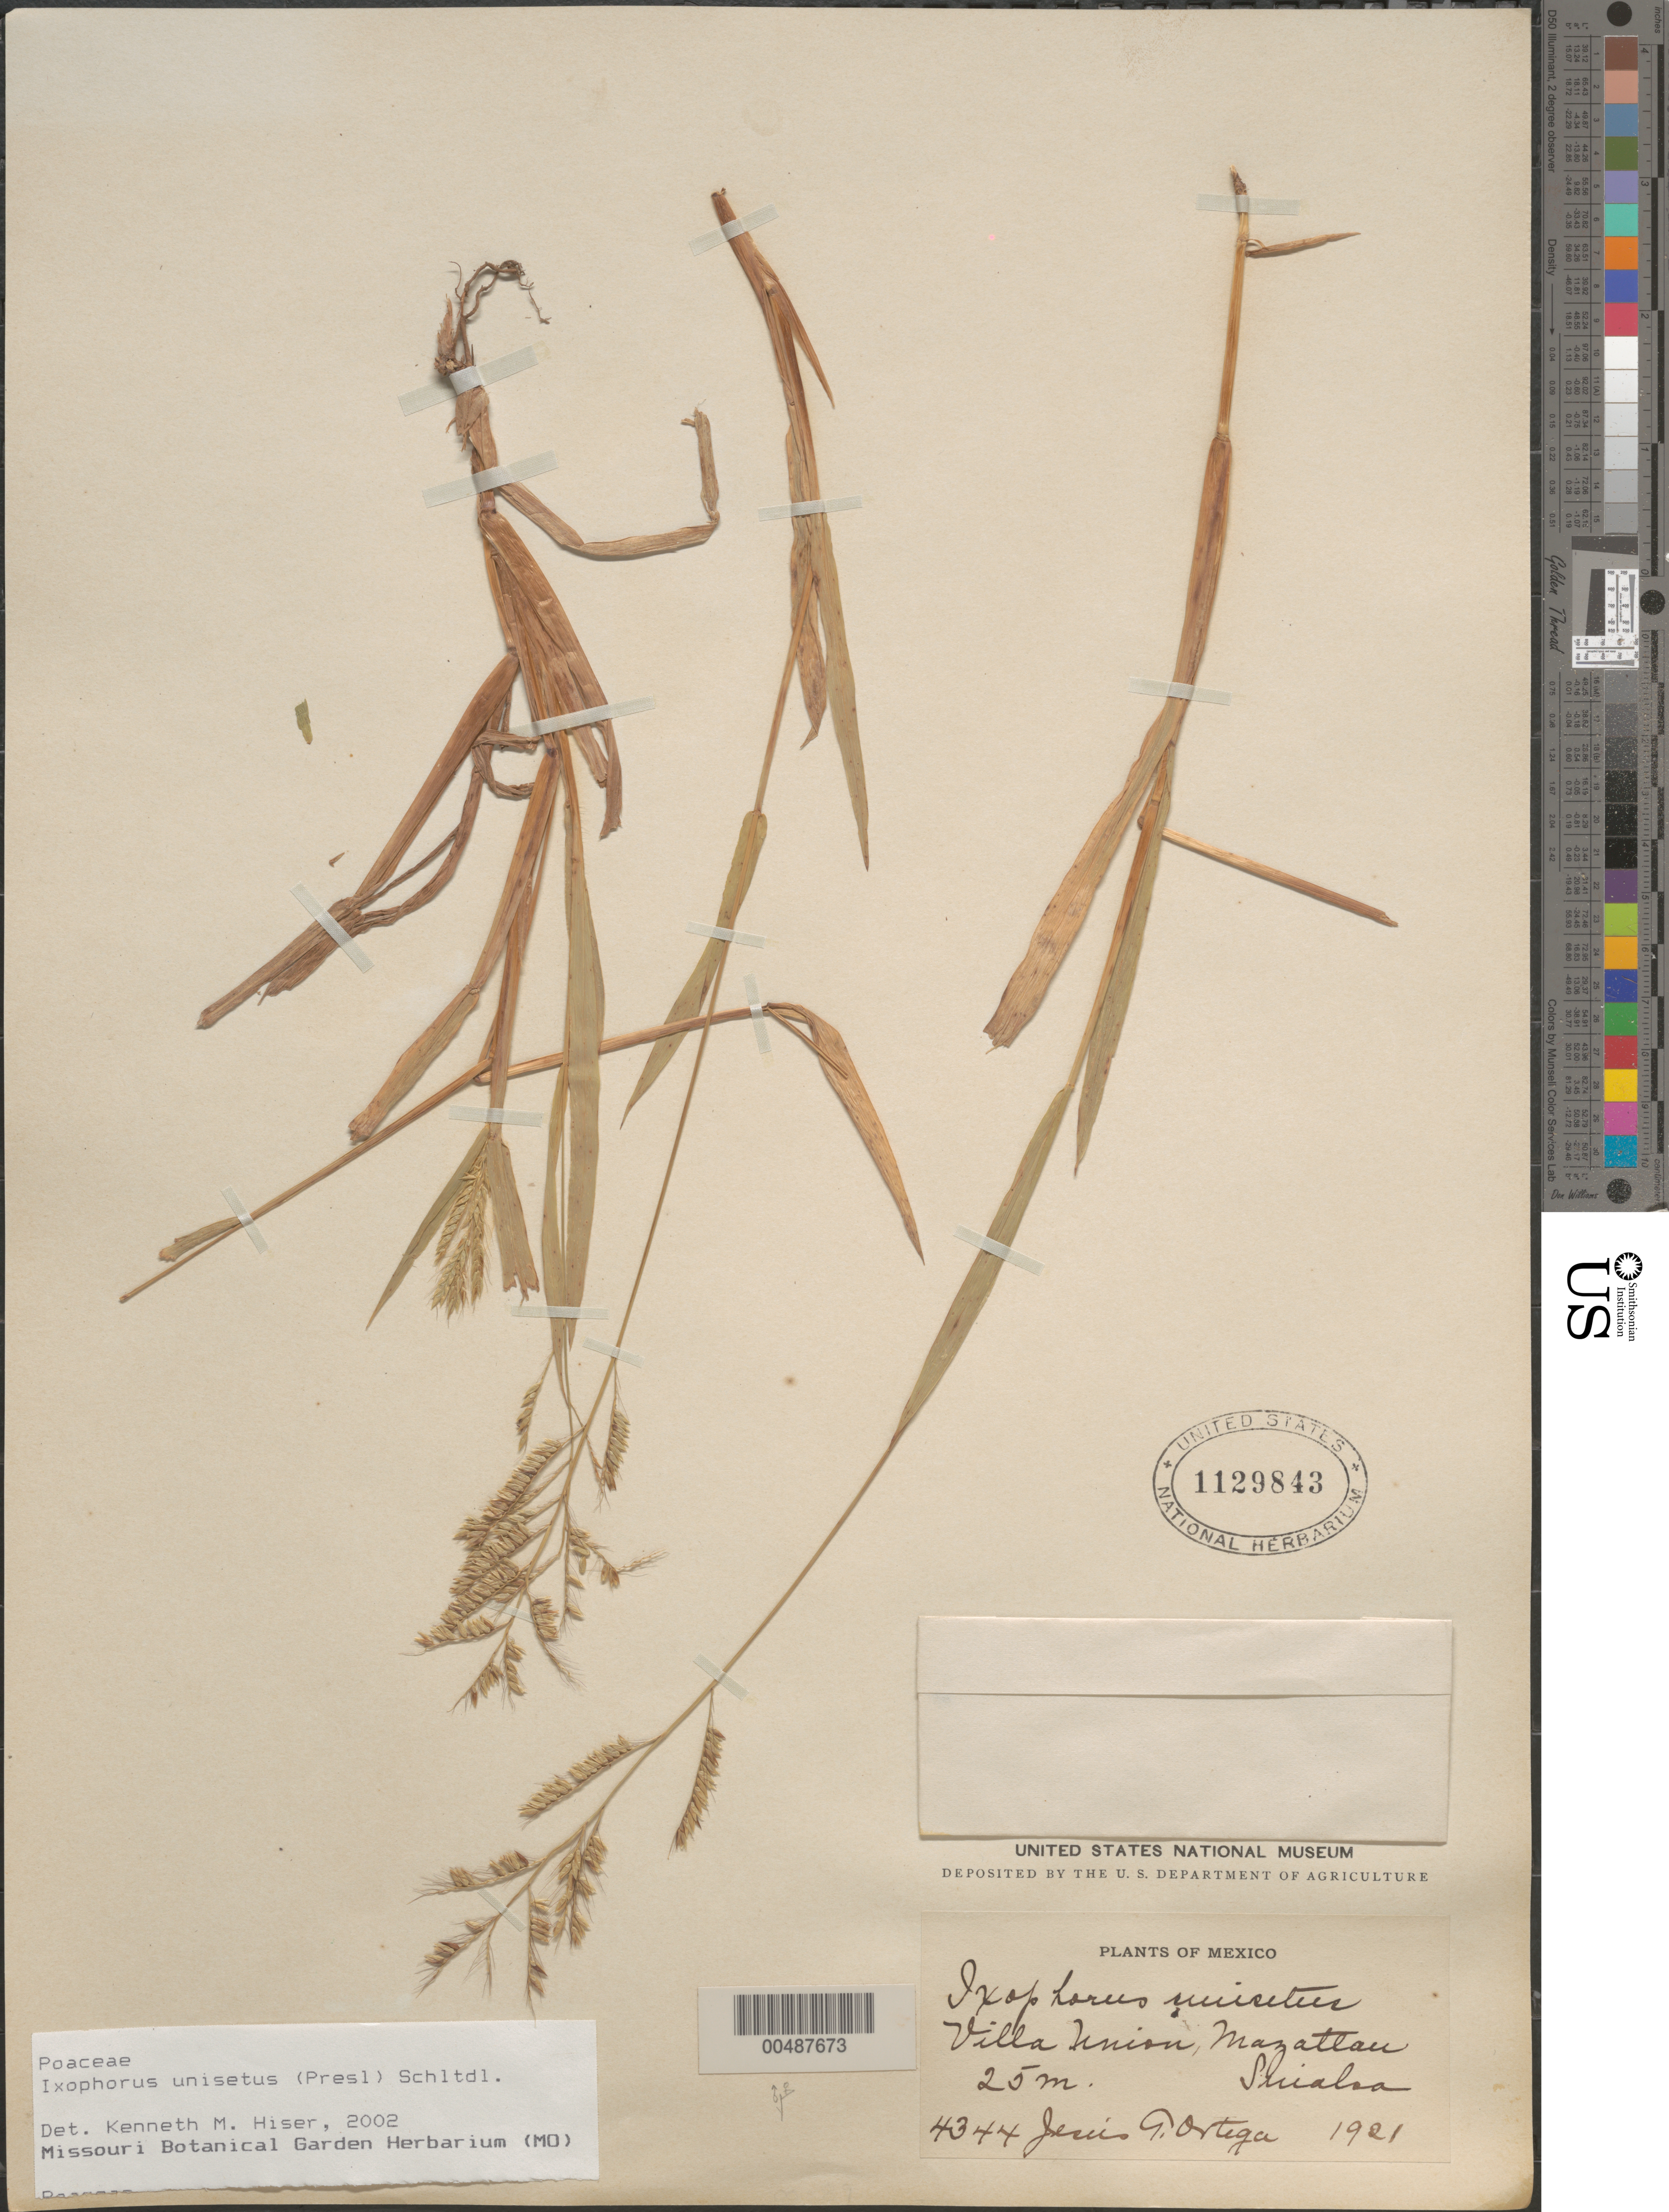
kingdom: Plantae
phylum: Tracheophyta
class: Liliopsida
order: Poales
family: Poaceae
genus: Ixophorus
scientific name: Ixophorus unisetus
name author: (J. Presl) Schltdl.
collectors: J. A. Ortega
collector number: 4344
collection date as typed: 1921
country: Mexico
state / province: Sinaloa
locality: Villa Union, Mazatlan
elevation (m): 25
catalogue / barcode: US 1129843